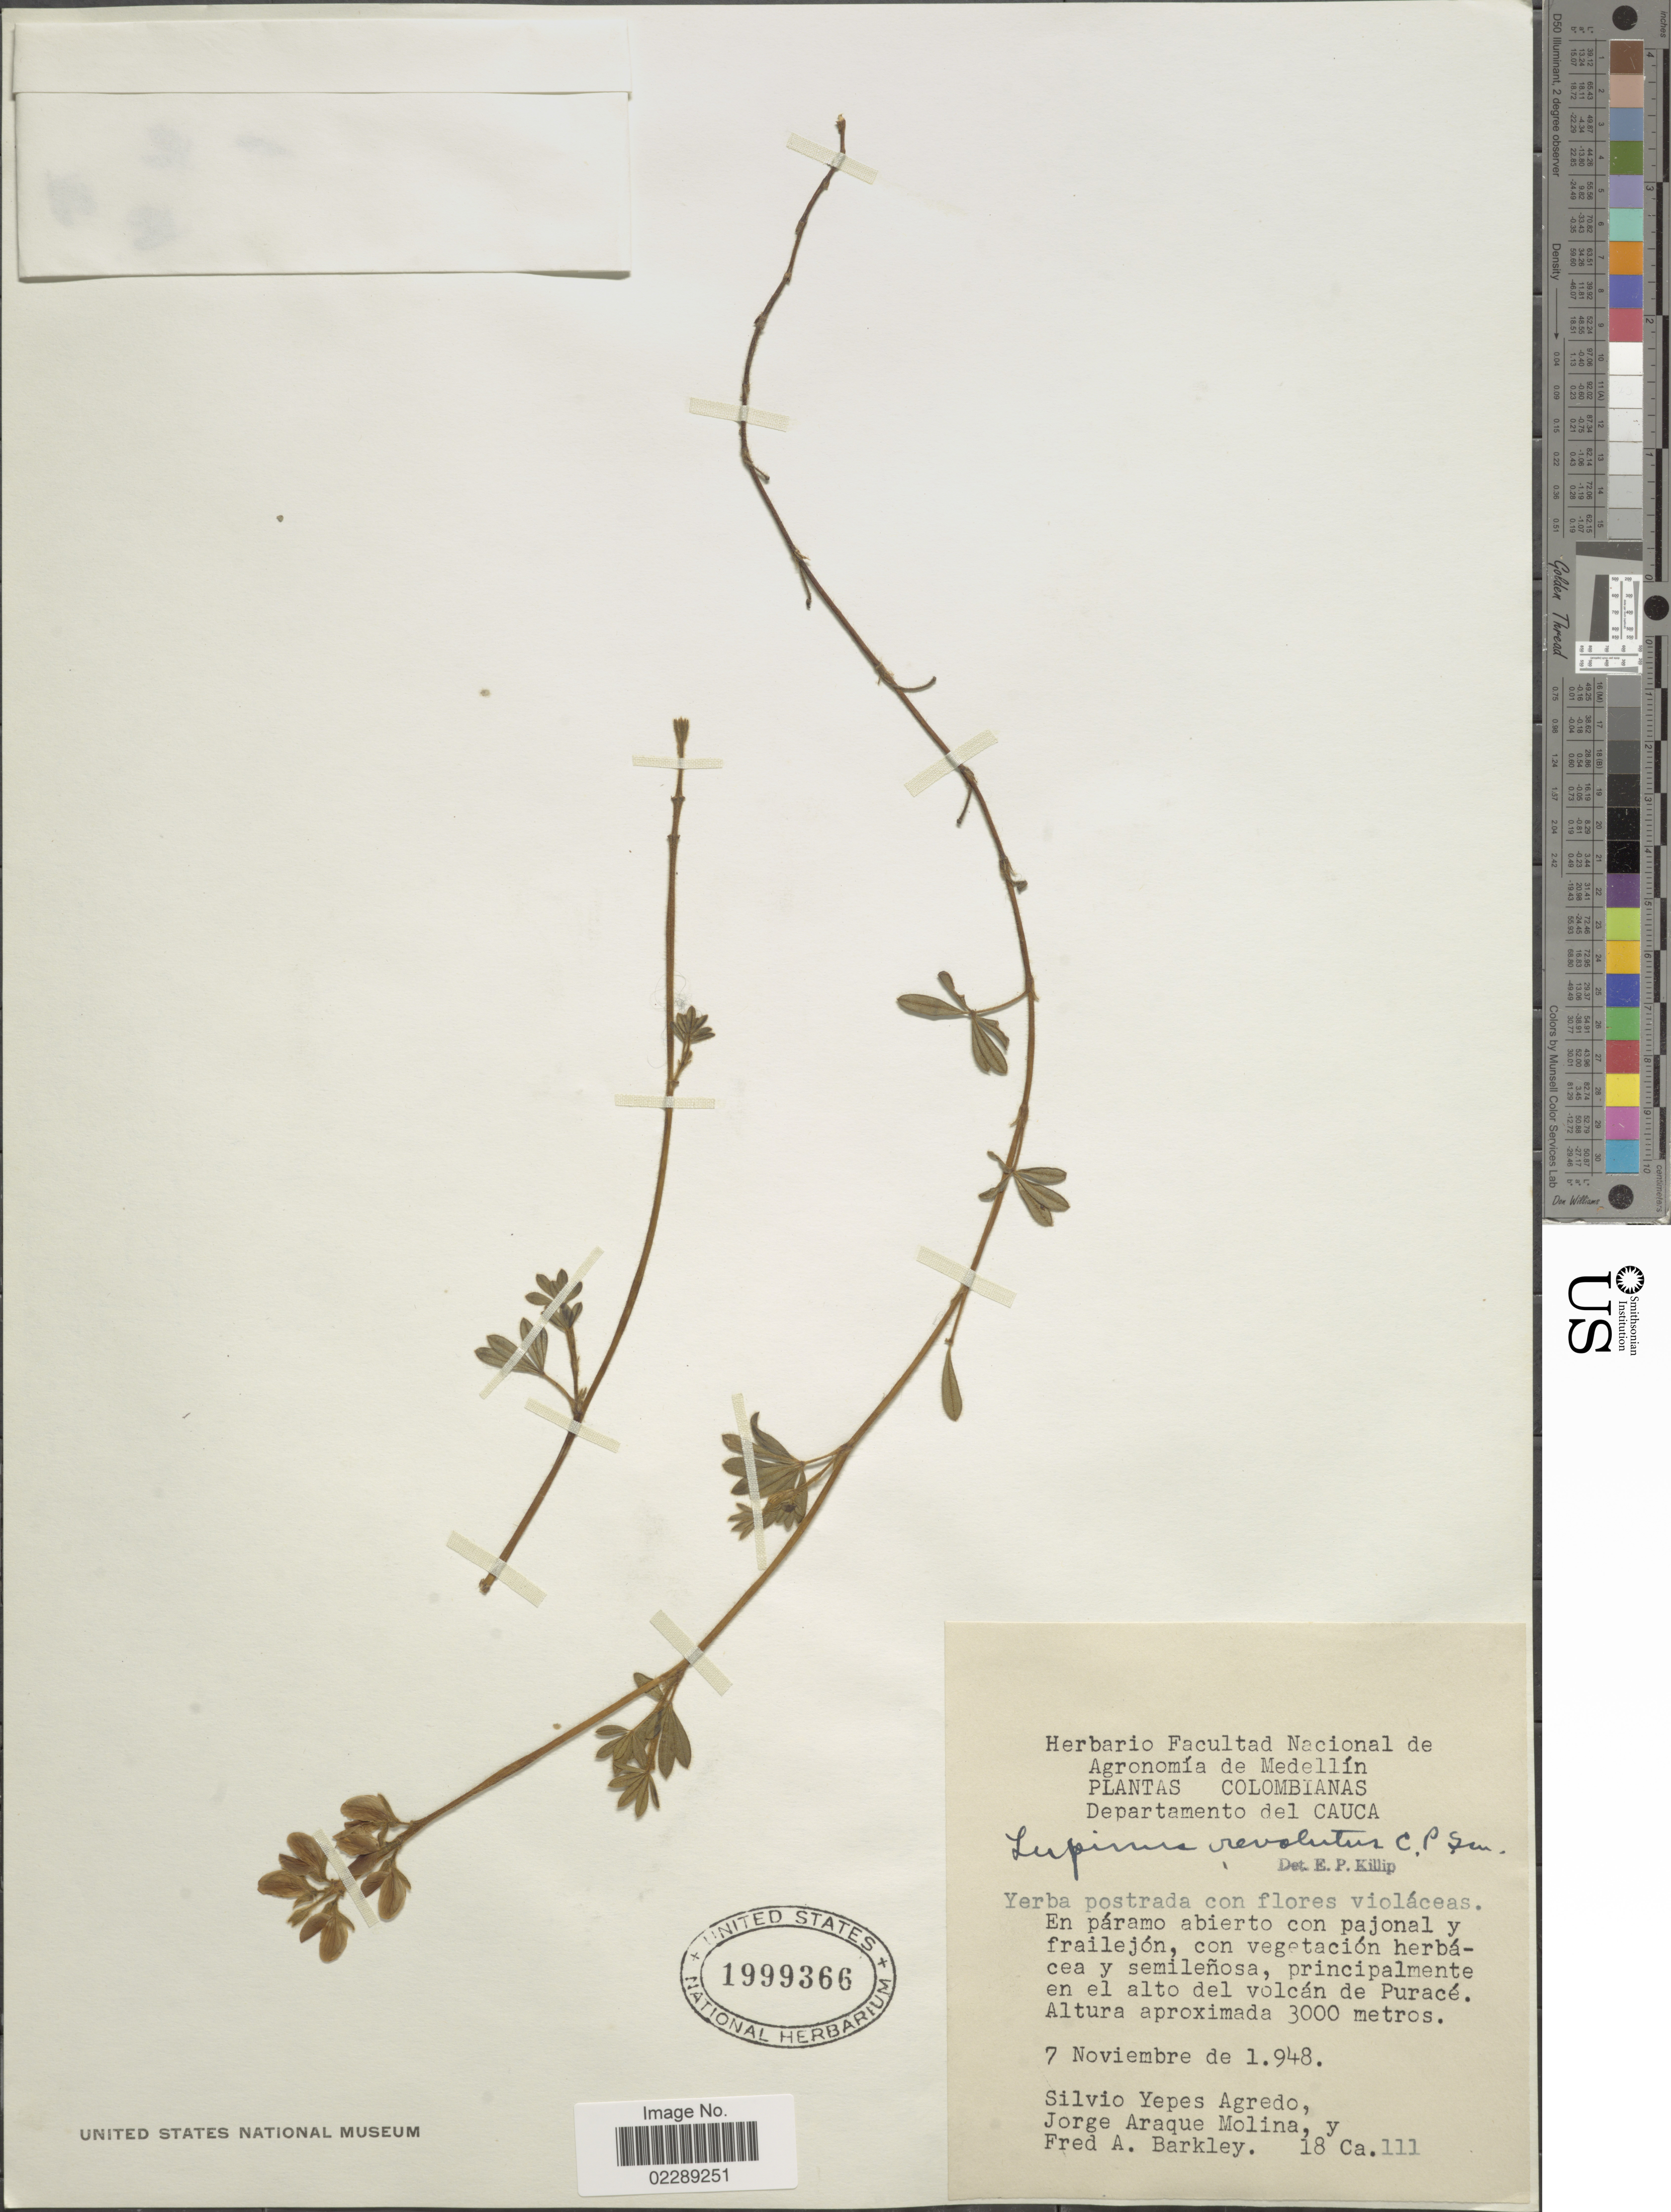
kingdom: Plantae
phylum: Tracheophyta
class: Magnoliopsida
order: Fabales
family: Fabaceae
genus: Lupinus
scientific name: Lupinus revolutus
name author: C.P. Sm.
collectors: S. Yepes-Agredo, J. Araque Molina & F. A. Barkley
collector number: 18Ca.111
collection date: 1948-11-07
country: Colombia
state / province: Cauca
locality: Departamento del Cauca. En páramo abierto con pajonal y frailejón, con vegetación herbácea y semileñosa, principalmente en el alto del volcán de Puracé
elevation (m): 3000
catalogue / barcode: US 1999366